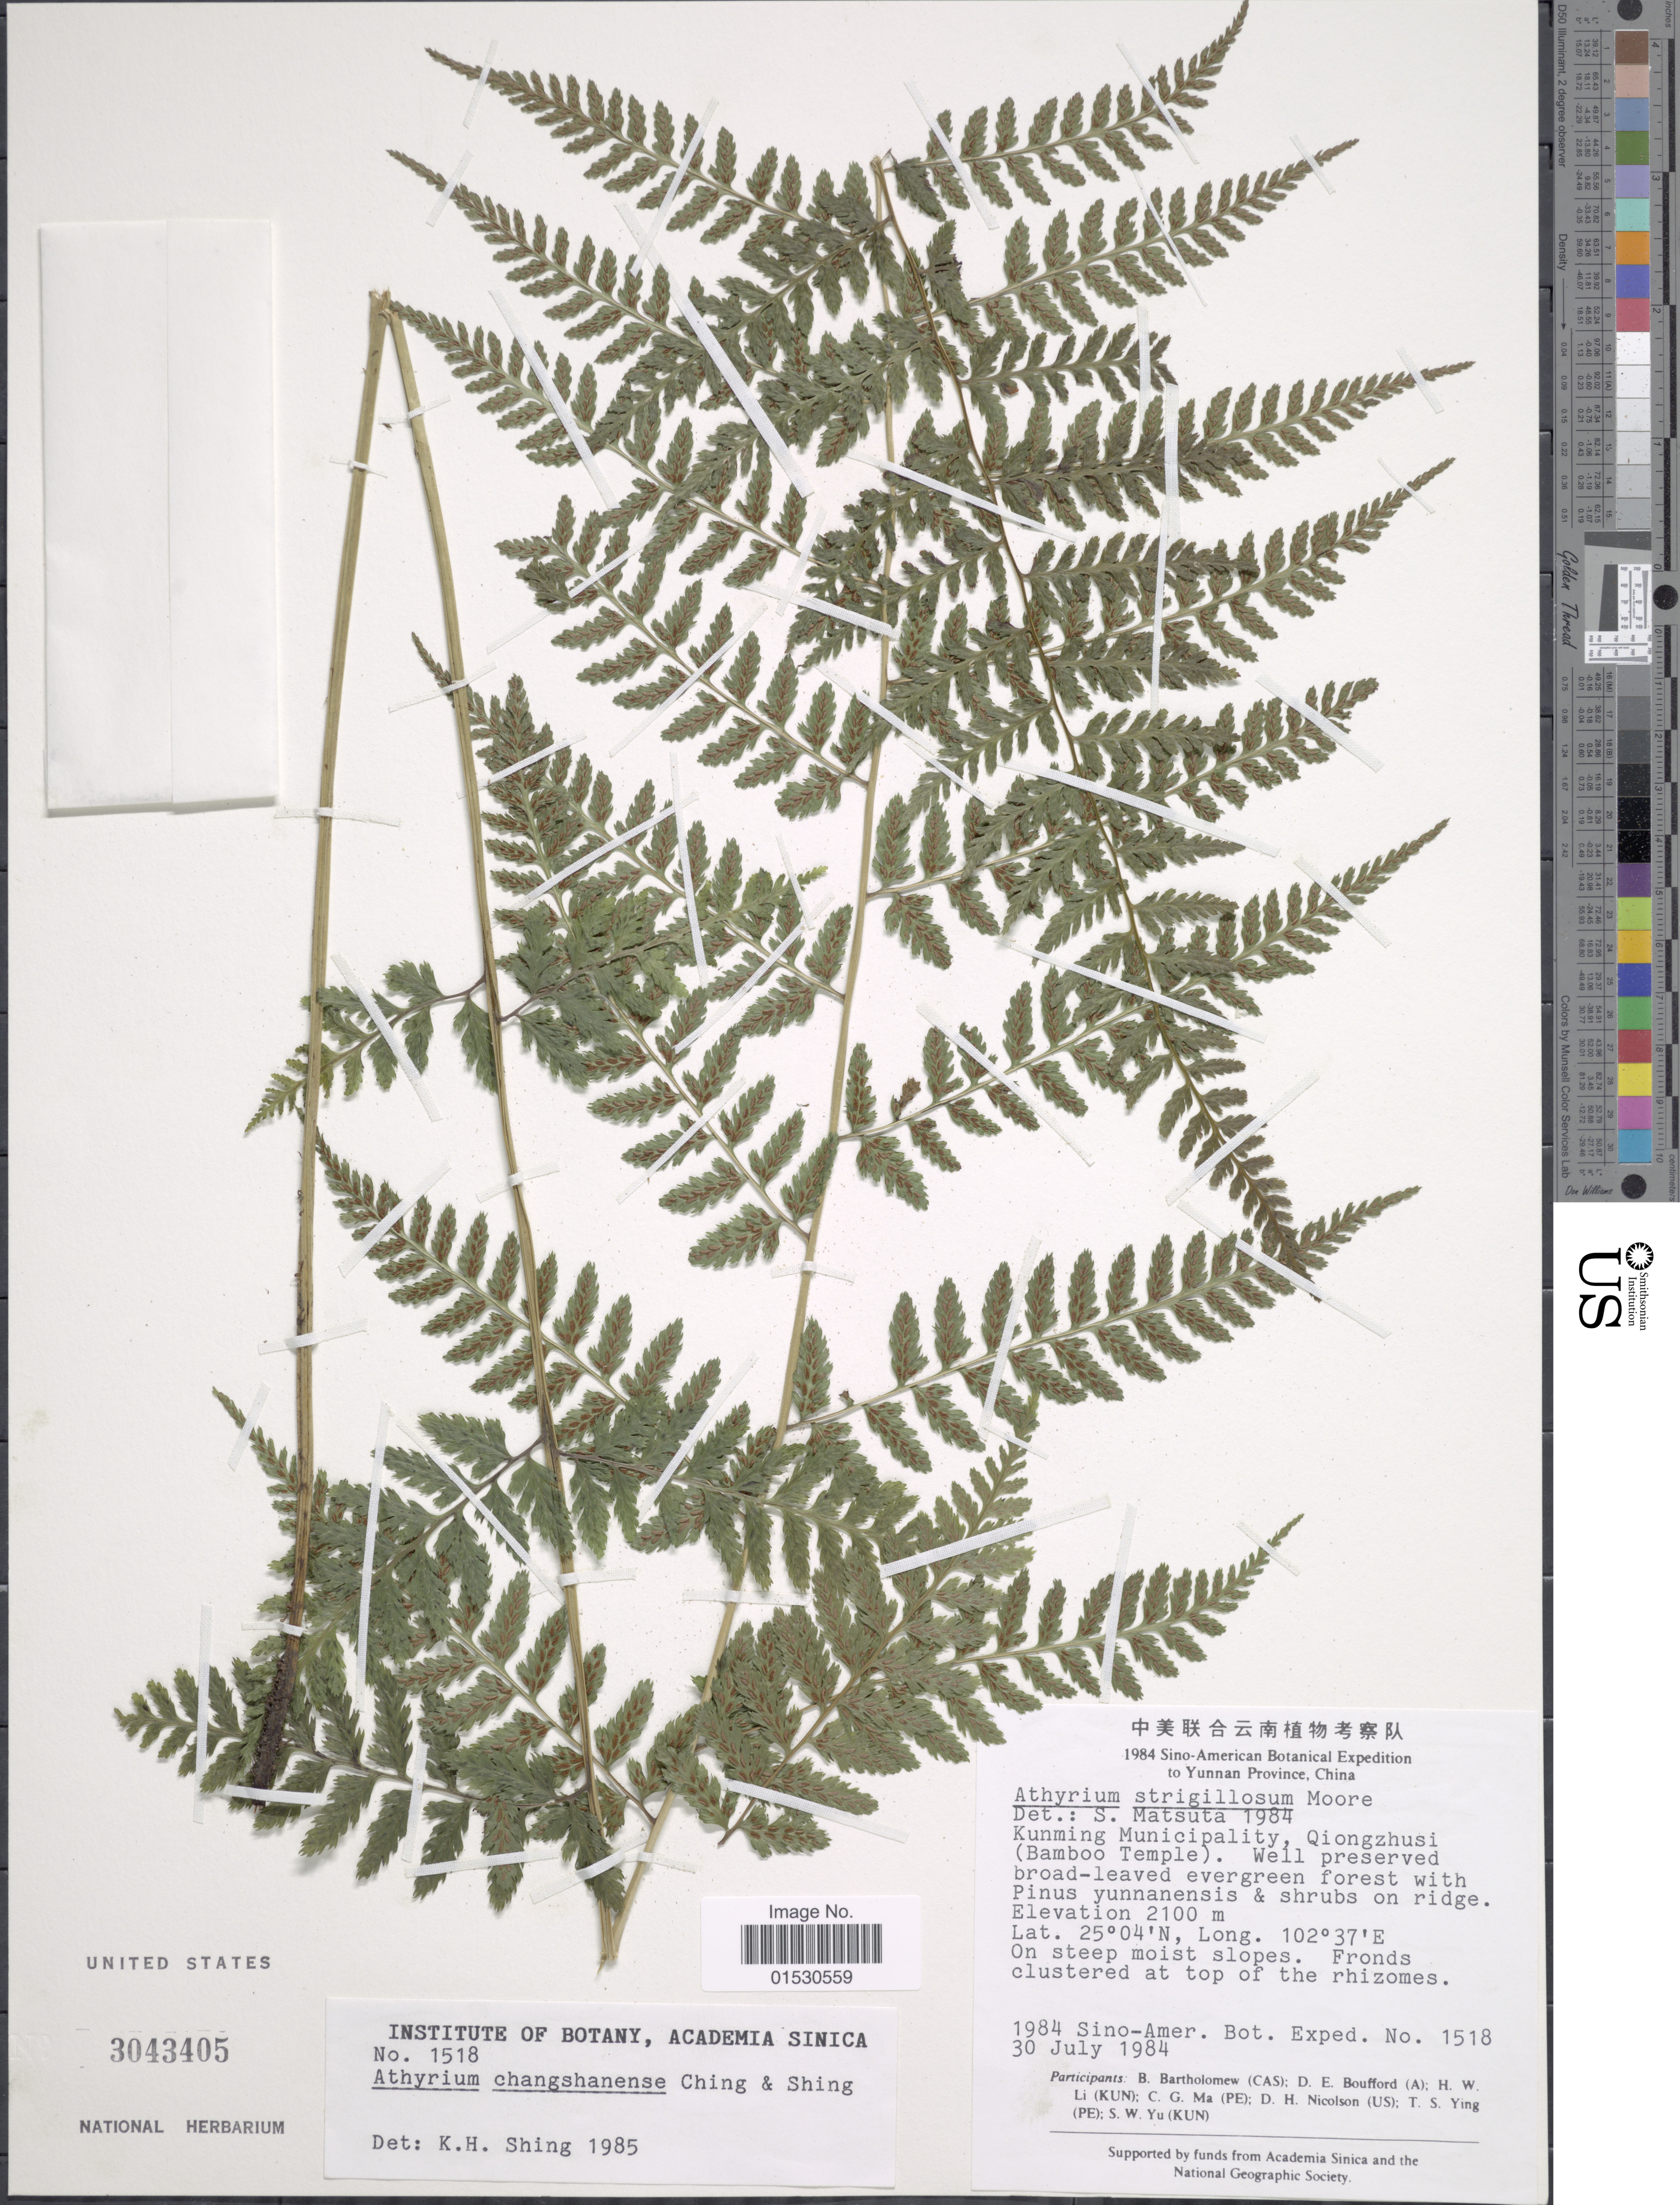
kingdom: Plantae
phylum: Tracheophyta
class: Polypodiopsida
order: Polypodiales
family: Athyriaceae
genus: Athyrium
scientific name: Athyrium changbaishanense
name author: Ching & Chien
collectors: Sino-Amer. Bot. Exped. 1984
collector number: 1518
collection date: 1984-07-30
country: China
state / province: Yunnan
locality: Kunming Municipality, Qiongzhusi (Bamboo Temple). Well preserved broad-leaved evergreen forest with Pinus yunnansis [interpreted] shrubs on ridge. On steep moist slopes. Fronds clustered at top of the rhizomes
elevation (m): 2100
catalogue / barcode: US 3043405